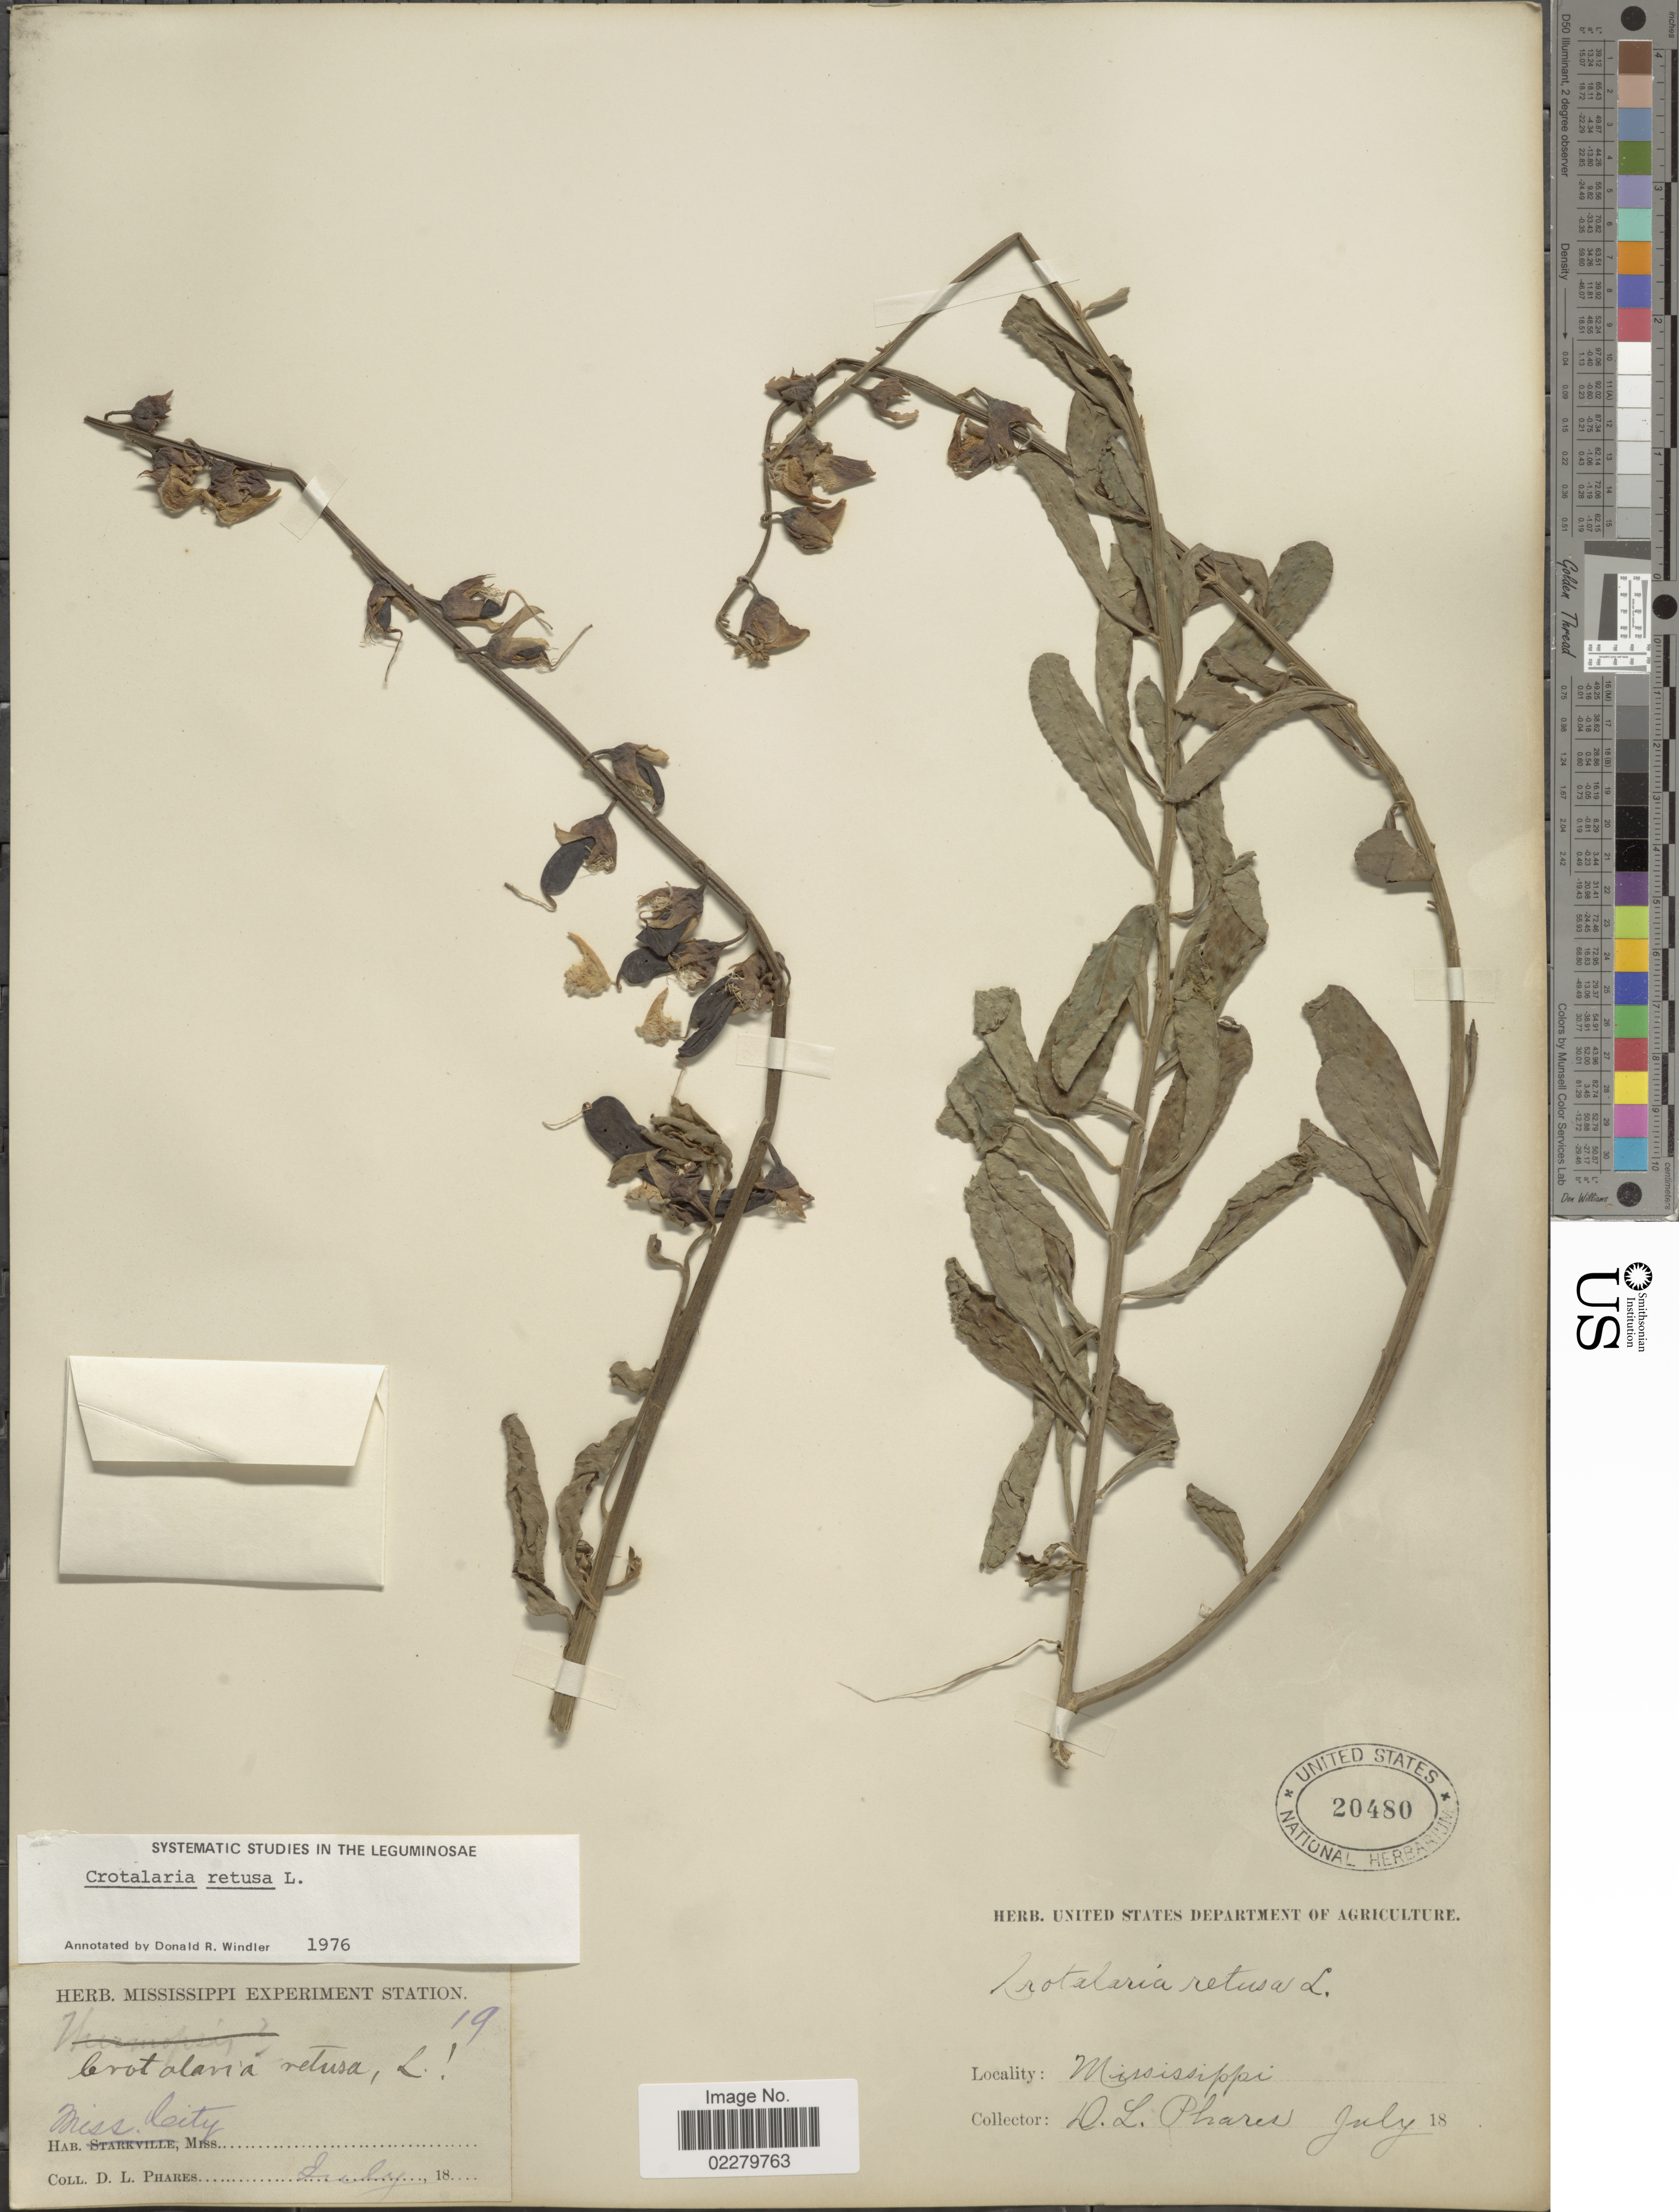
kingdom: Plantae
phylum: Tracheophyta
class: Magnoliopsida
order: Fabales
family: Fabaceae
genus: Crotalaria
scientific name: Crotalaria retusa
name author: L.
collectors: D. Phares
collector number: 19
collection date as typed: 18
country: United States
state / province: Mississippi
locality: Miss. City.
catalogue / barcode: US 20480